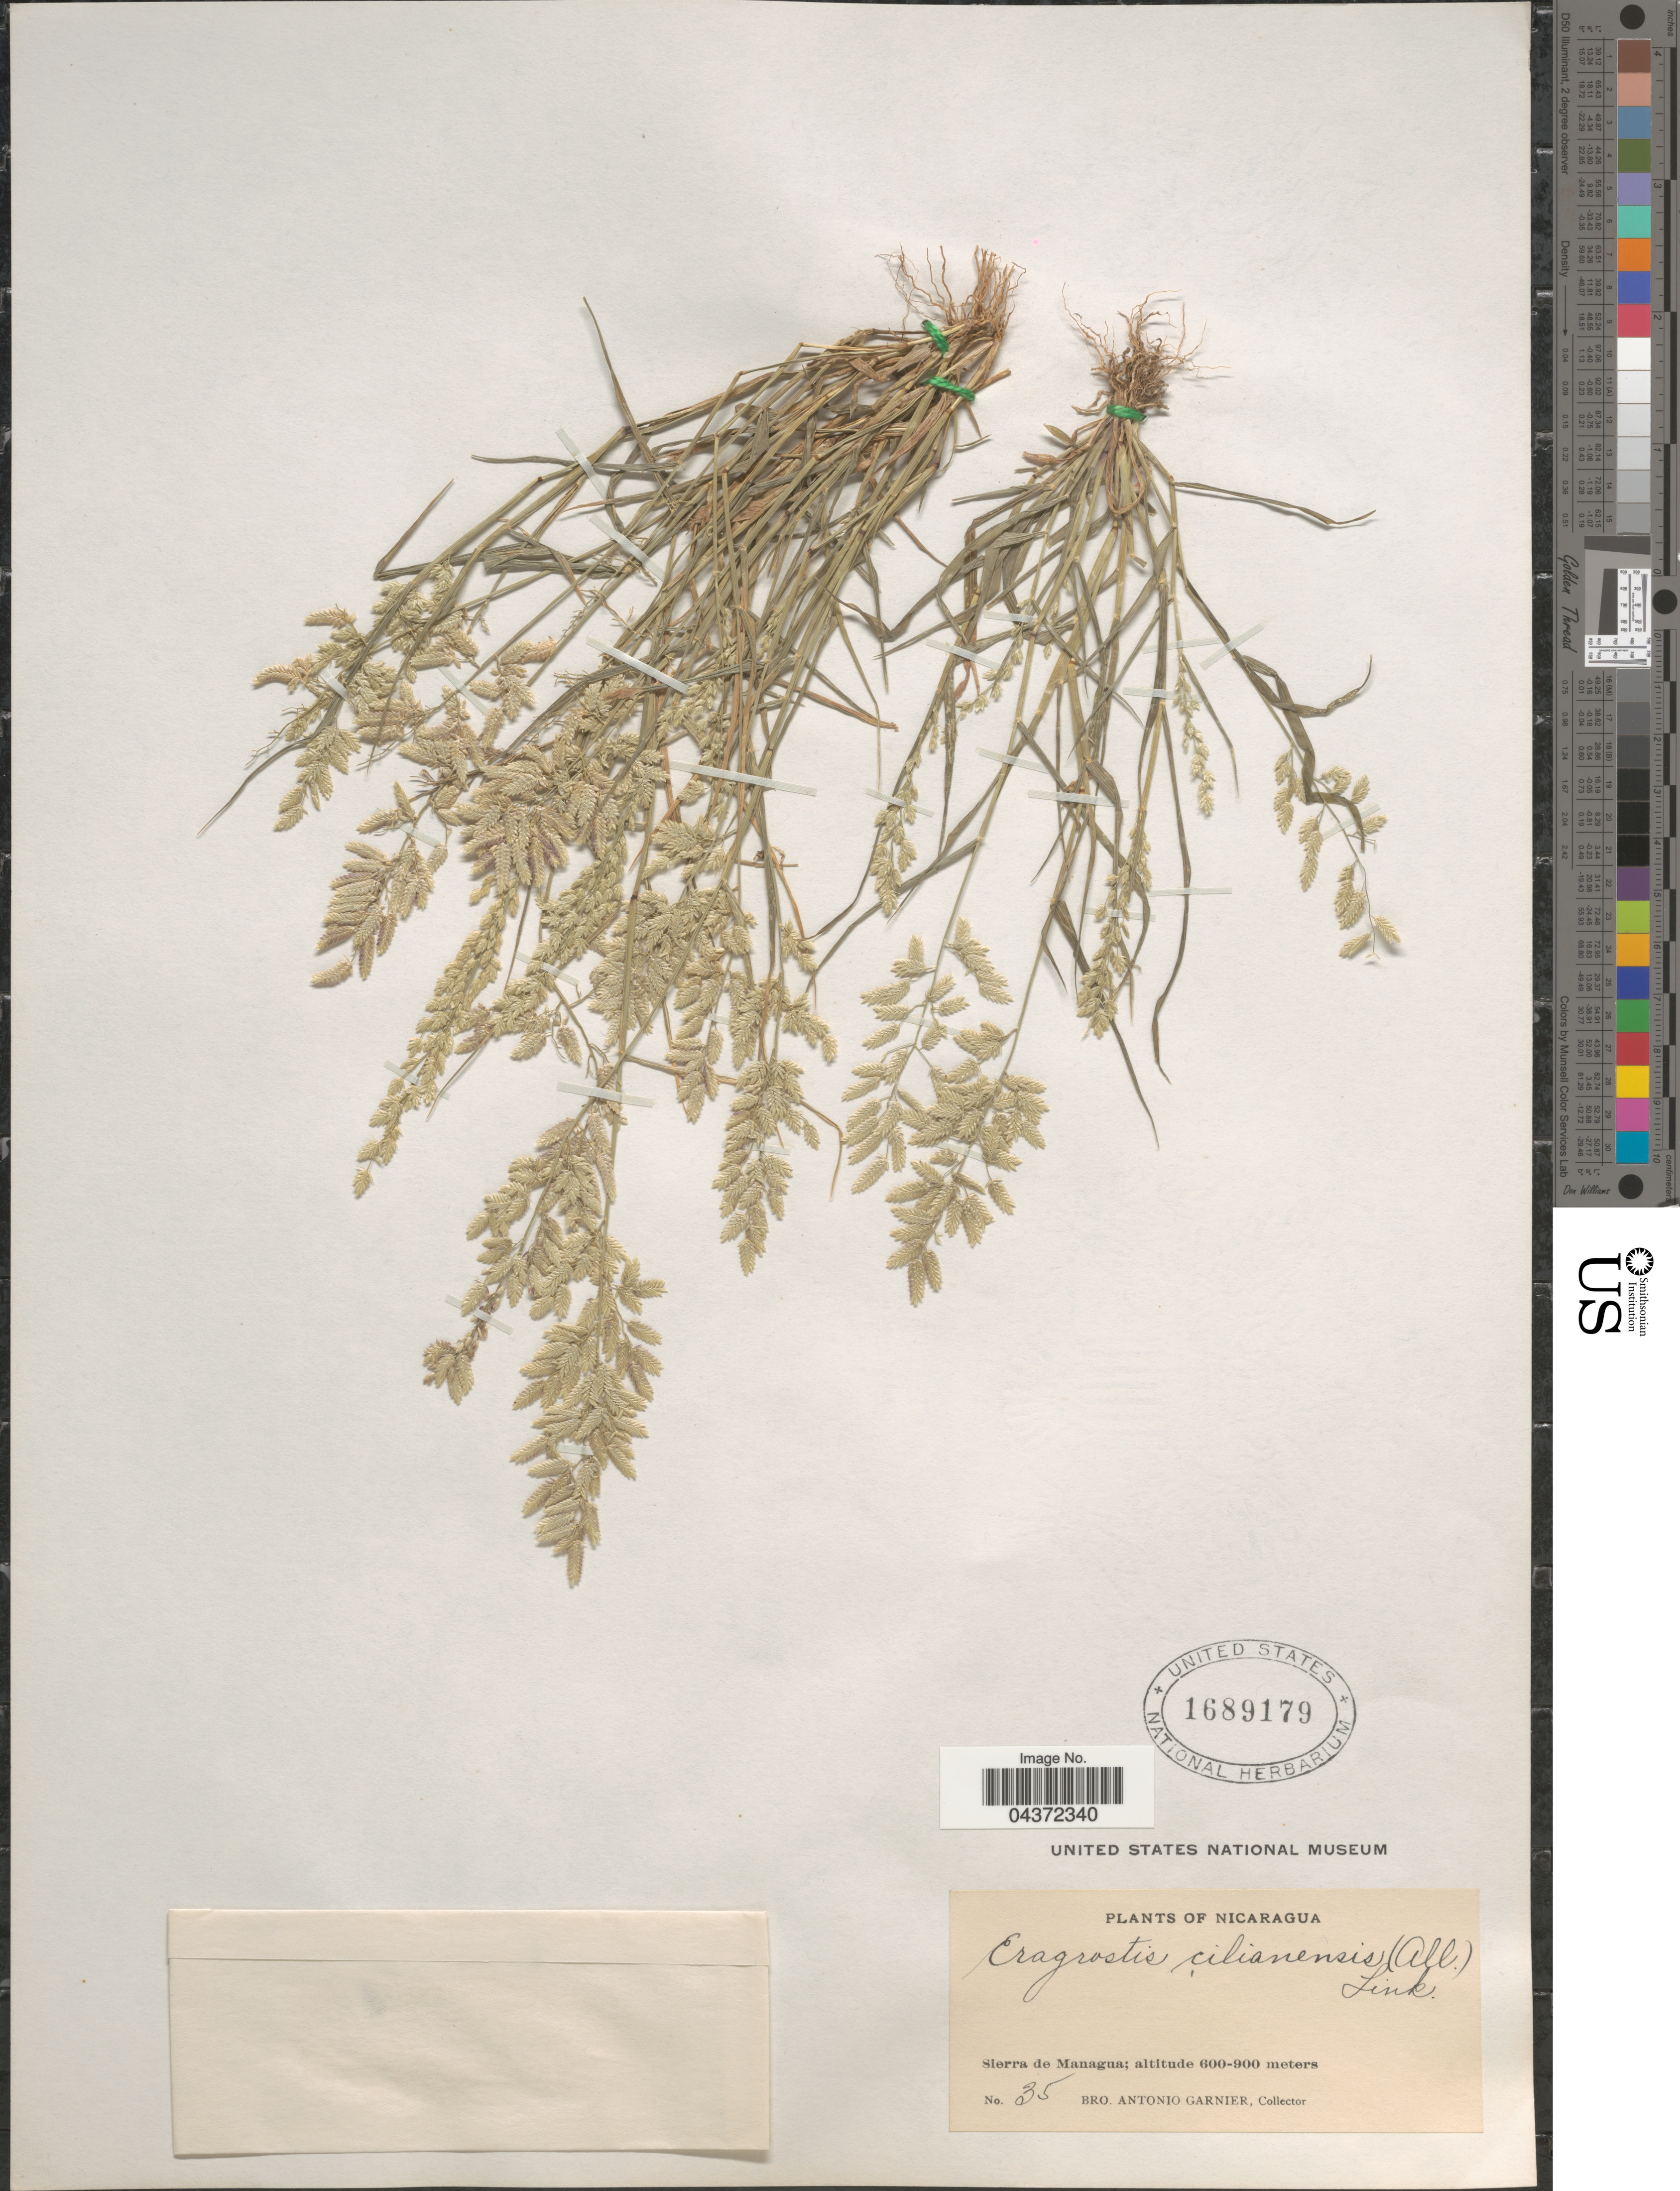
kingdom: Plantae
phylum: Tracheophyta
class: Liliopsida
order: Poales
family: Poaceae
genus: Eragrostis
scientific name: Eragrostis cilianensis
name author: (Bellardi) Vignolo ex Janch.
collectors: Bro. A. Garnier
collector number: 35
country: Nicaragua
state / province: Managua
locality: Sierra de Managua.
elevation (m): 600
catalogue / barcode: US 1689179